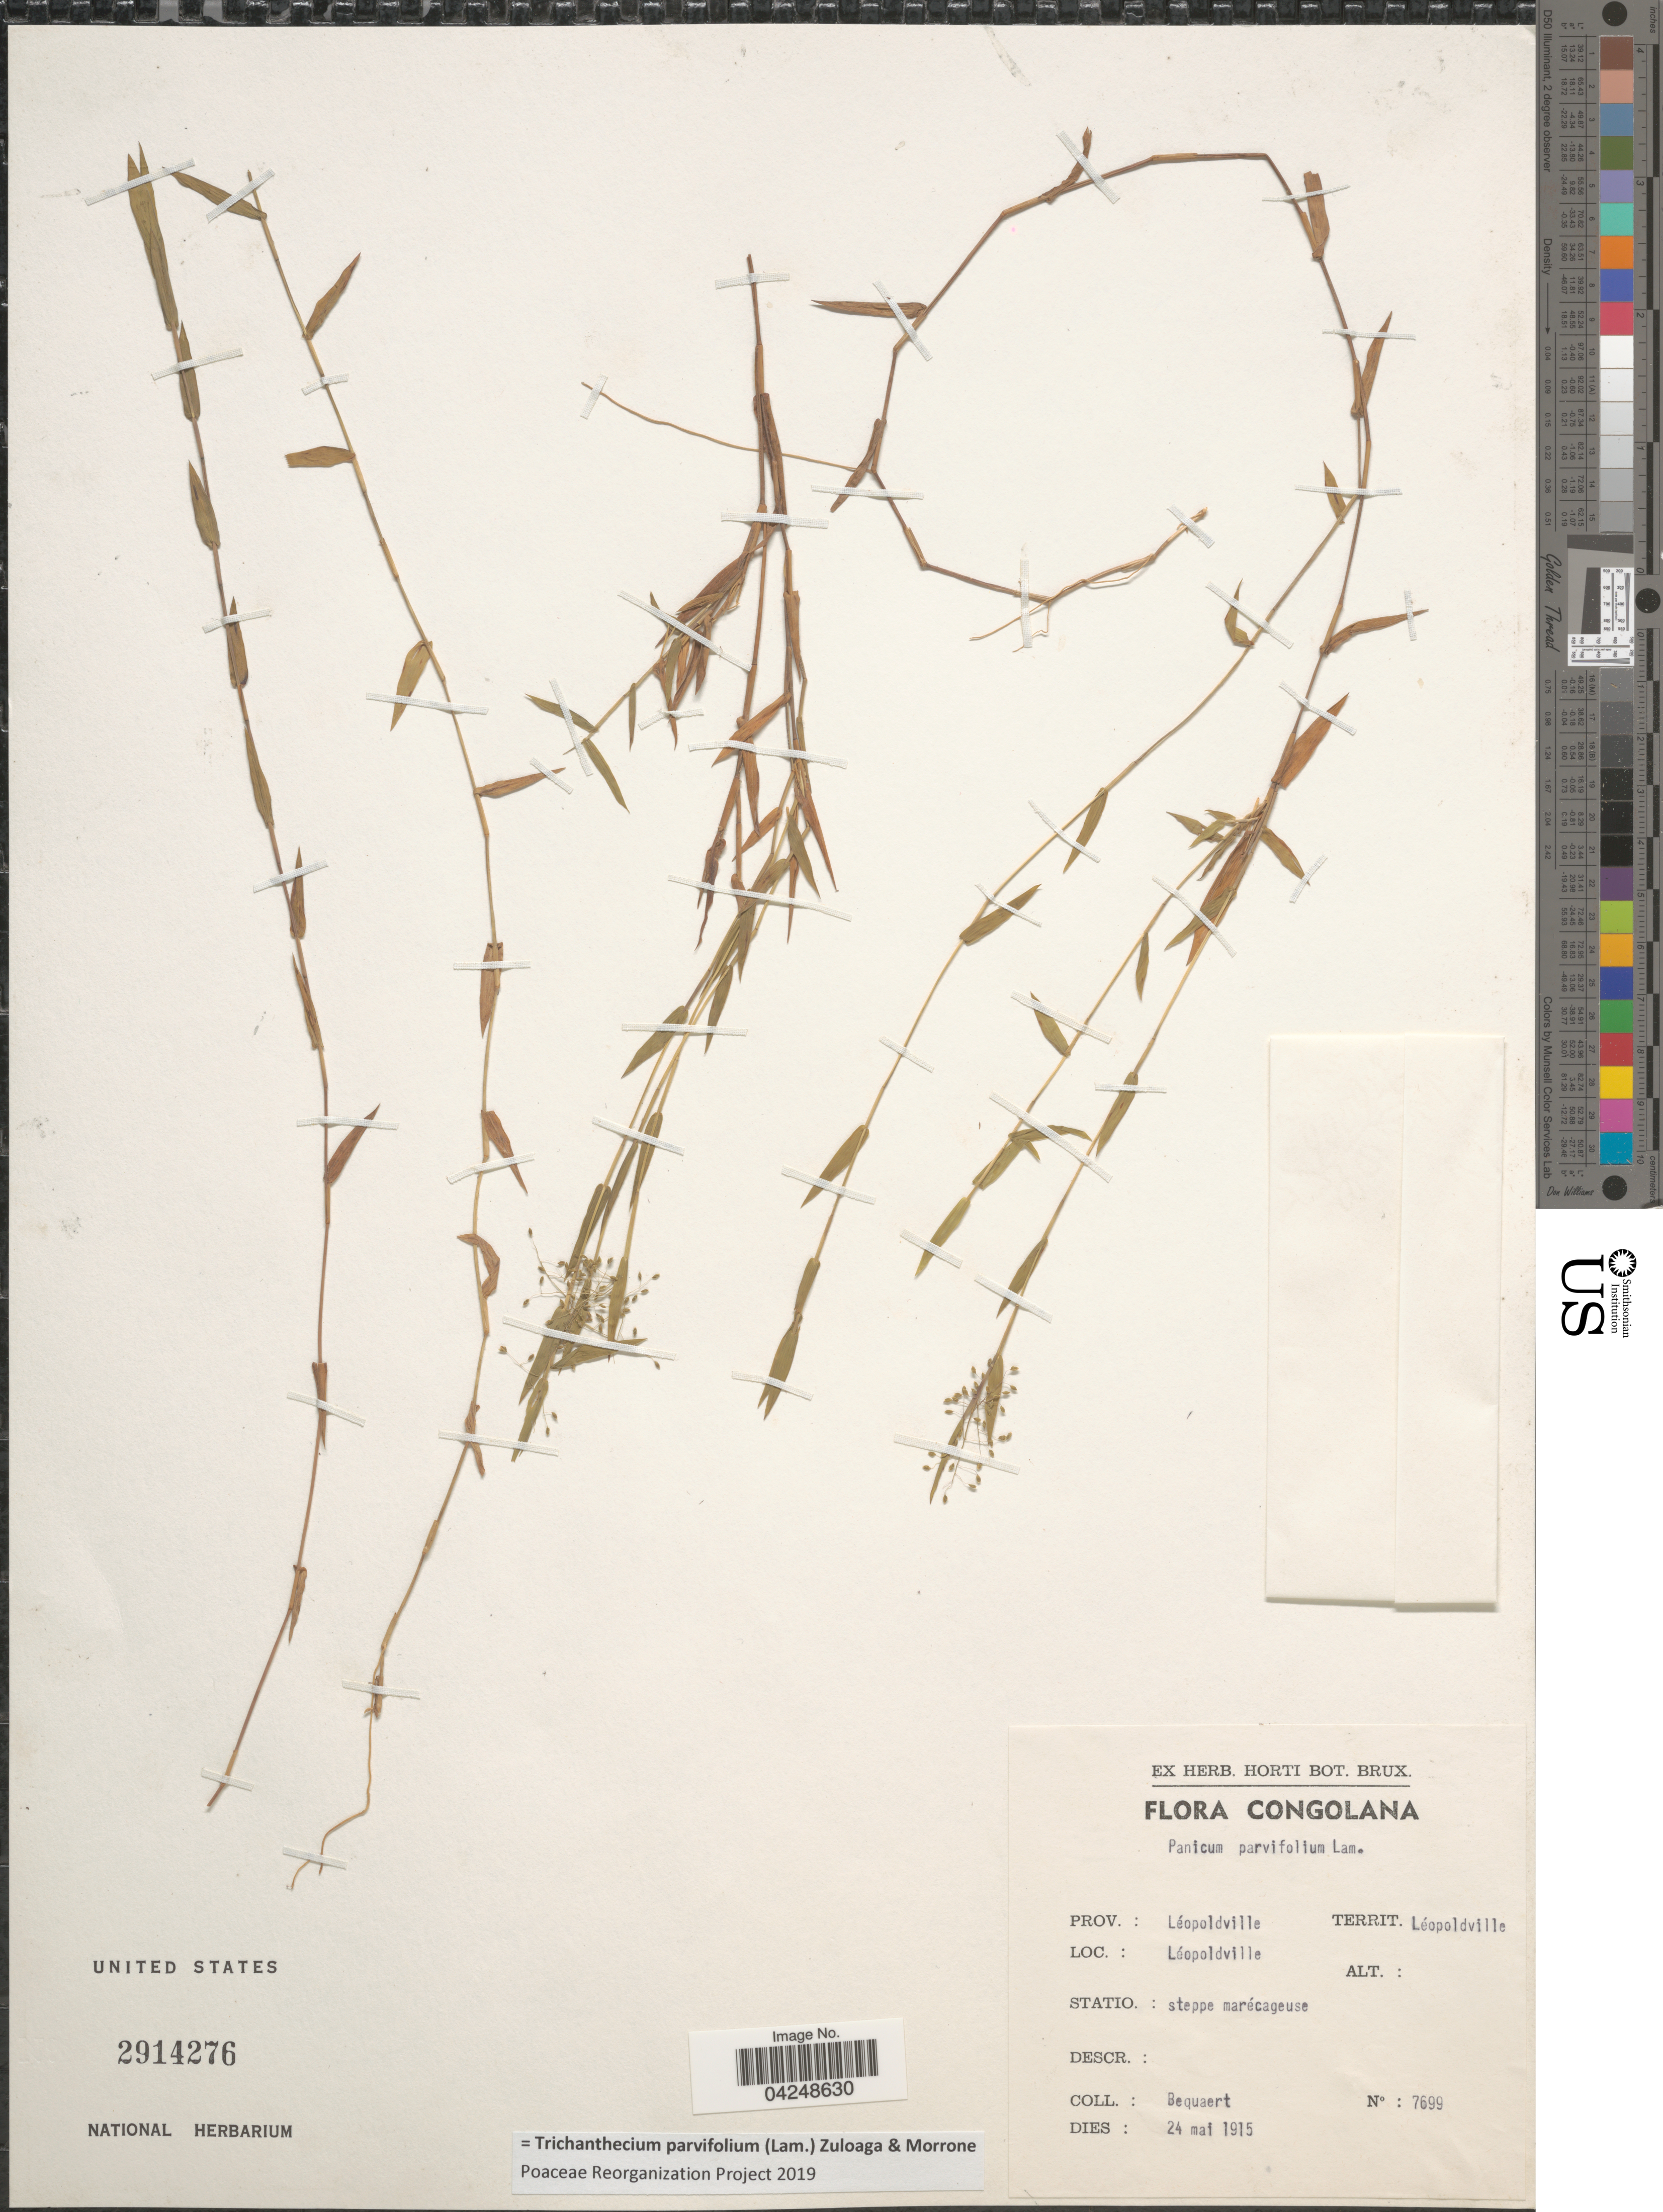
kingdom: Plantae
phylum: Tracheophyta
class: Liliopsida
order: Poales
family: Poaceae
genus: Trichanthecium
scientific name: Trichanthecium parvifolium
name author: (Lam.) Zuloaga & Morrone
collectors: Bequaert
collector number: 7699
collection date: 1915-05-24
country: Congo, Democratic Republic of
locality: Congolana. Prov. : Léopoldville. Territ. Léopoldville. Léopoldville.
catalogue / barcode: US 2914276